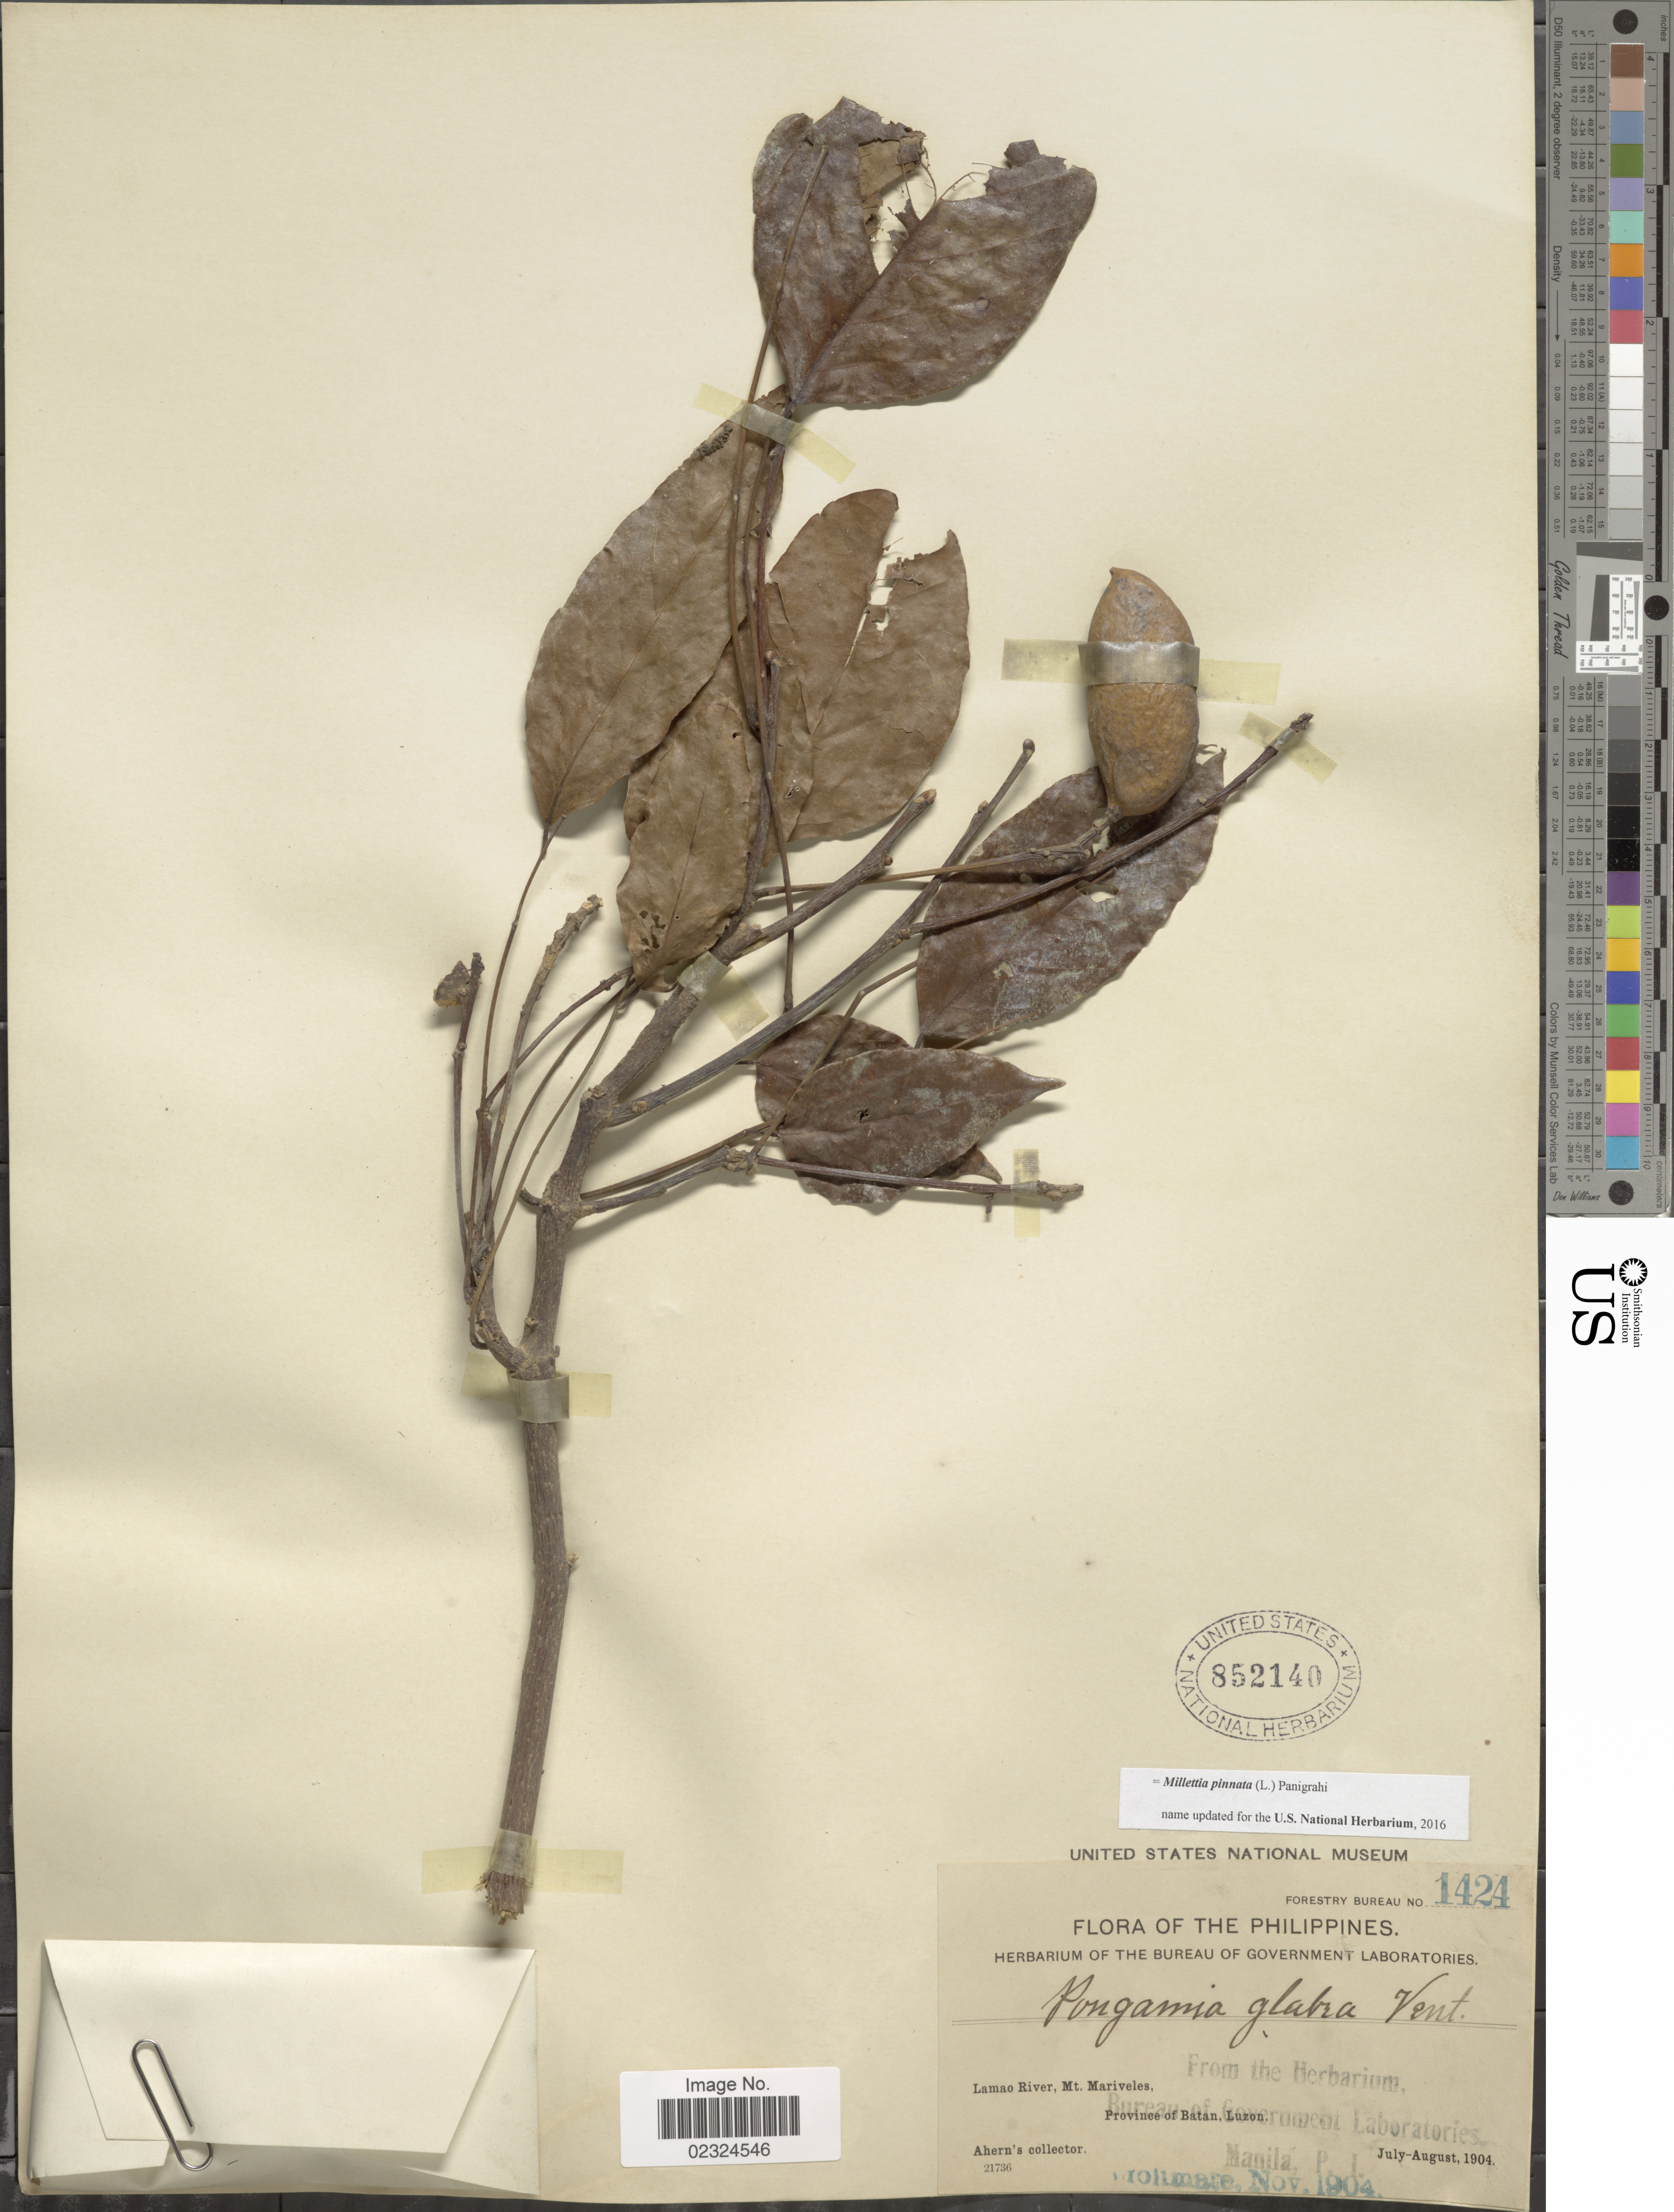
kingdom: Plantae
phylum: Tracheophyta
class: Magnoliopsida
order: Fabales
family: Fabaceae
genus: Millettia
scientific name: Millettia pinnata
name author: (L.) Panigrahi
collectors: Ahern's collector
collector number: Forestry Bureau 1424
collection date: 1904-07/1904-08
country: Philippines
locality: Lamao River, Mt. Mariveles, Province of Batan, Luzon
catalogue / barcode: US 852140